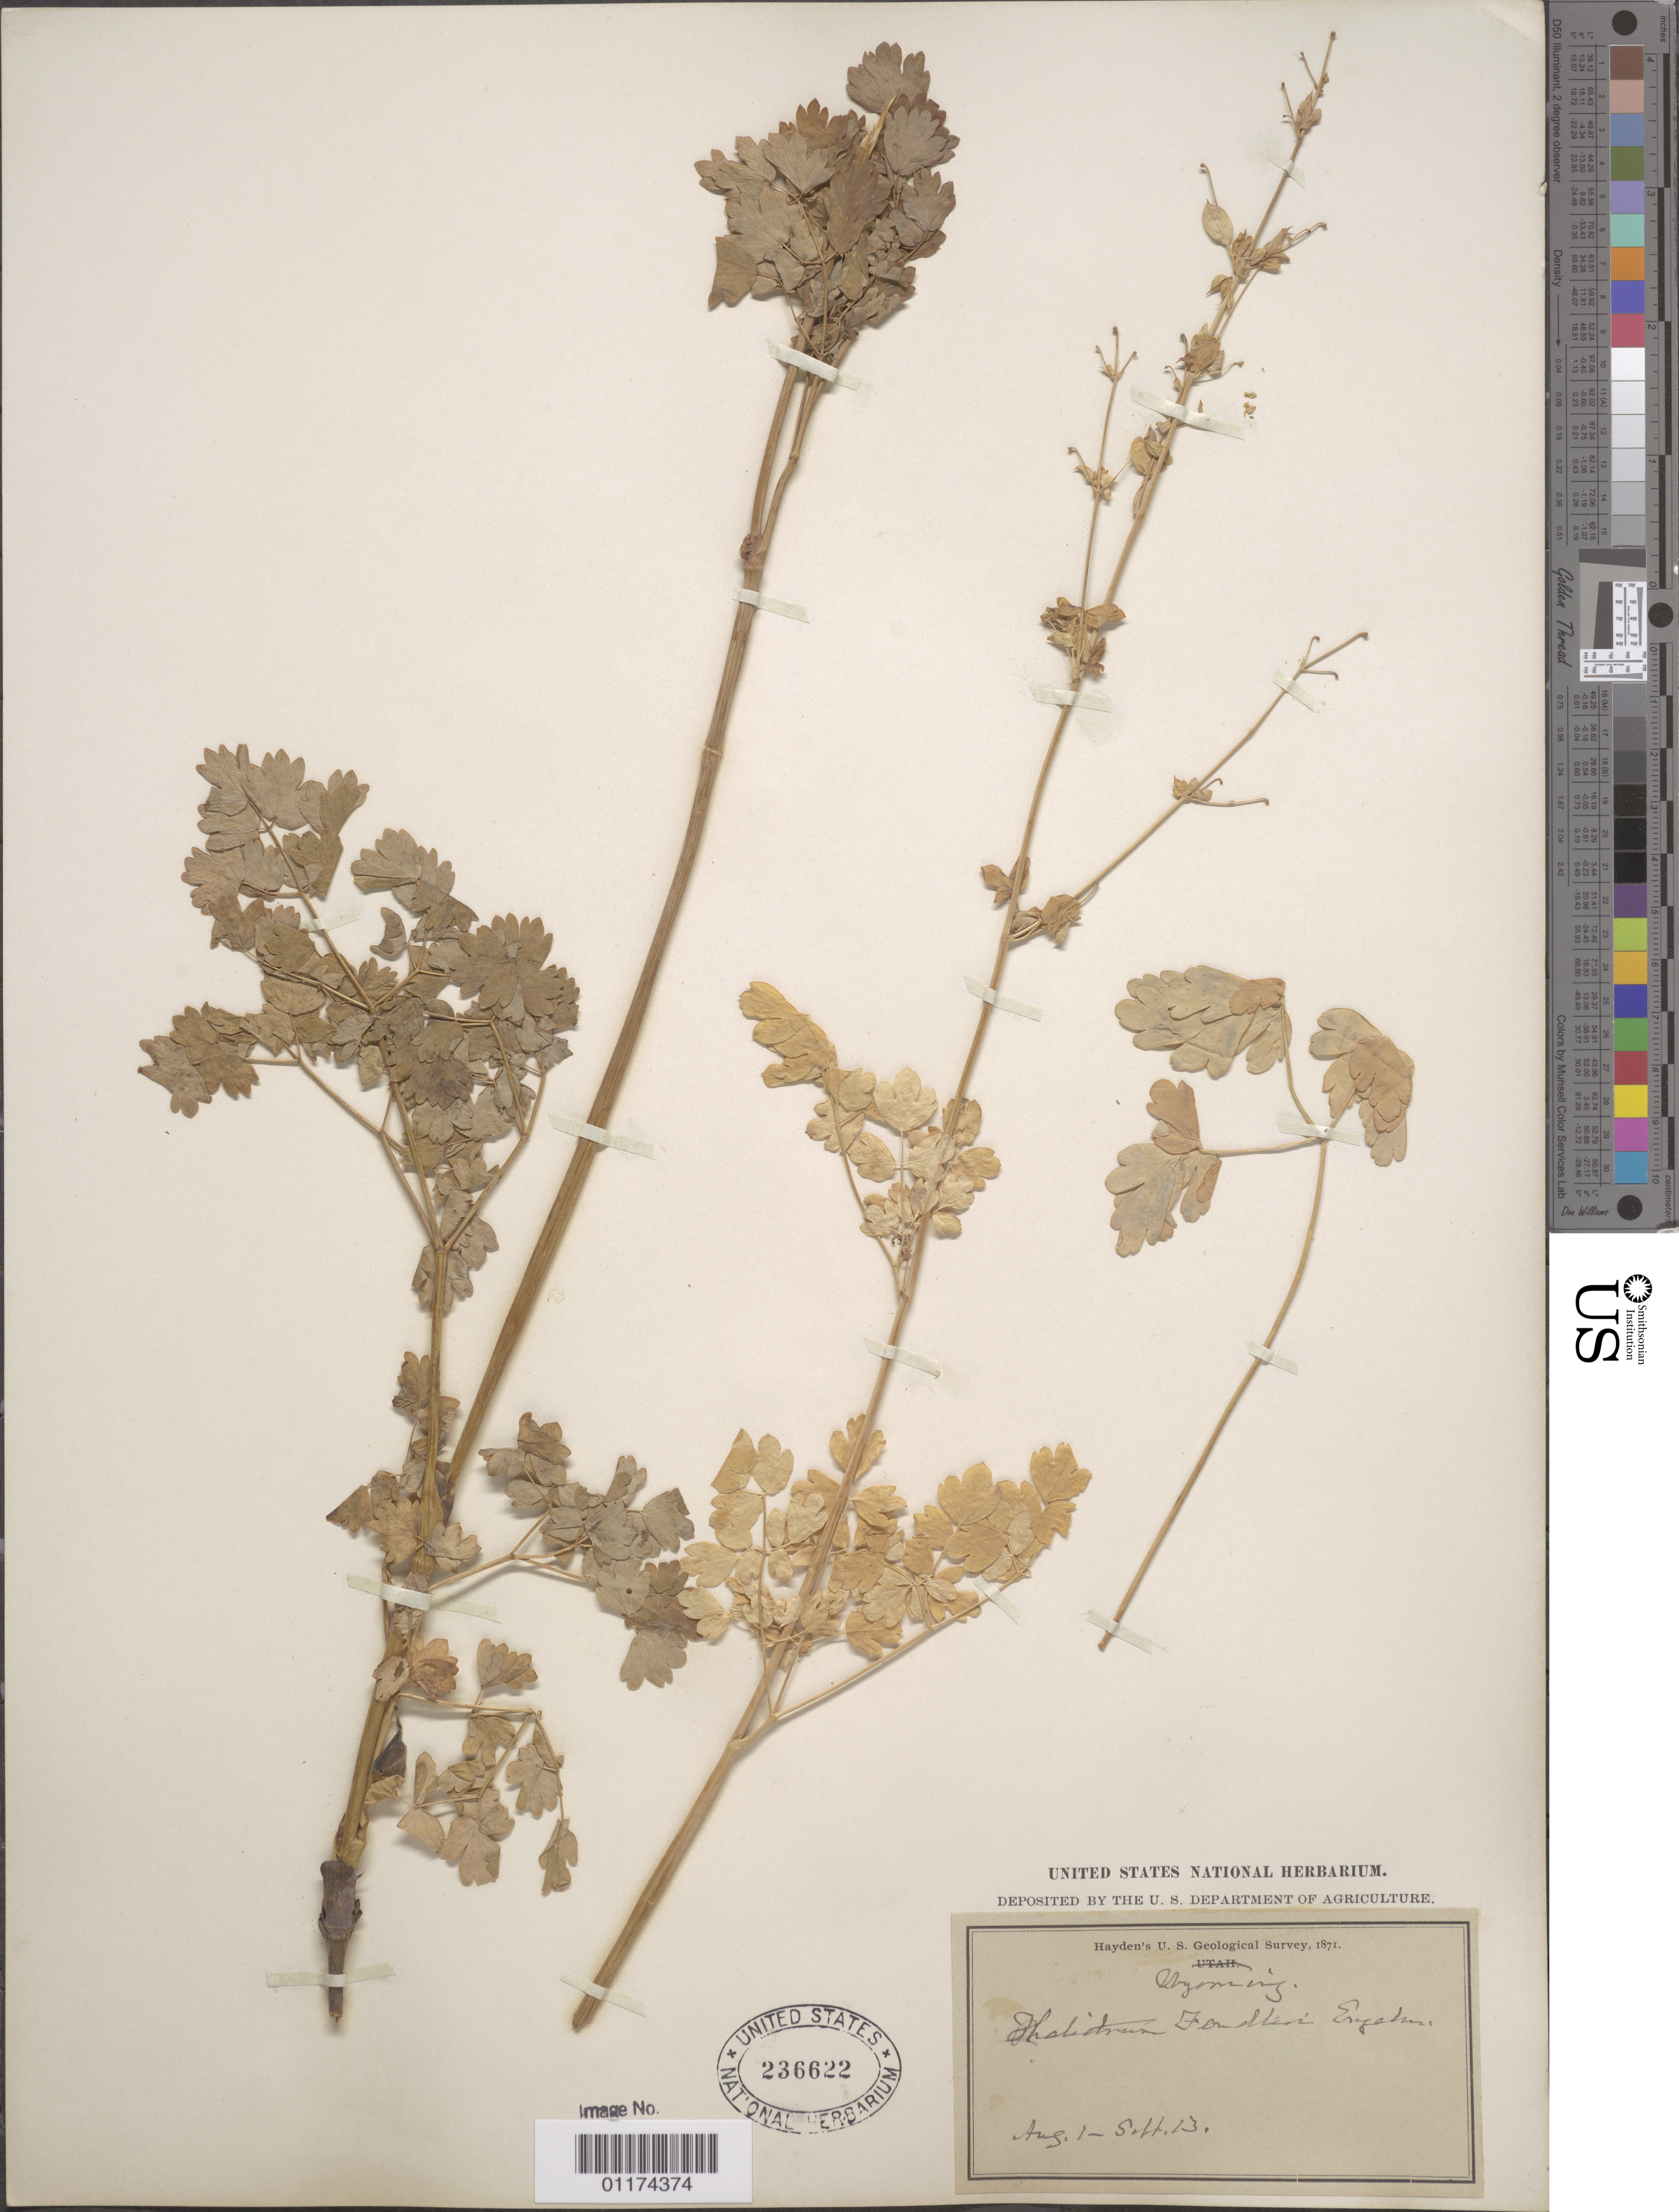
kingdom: Plantae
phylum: Tracheophyta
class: Magnoliopsida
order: Ranunculales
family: Ranunculaceae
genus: Thalictrum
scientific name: Thalictrum fendleri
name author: Engelm. ex A. Gray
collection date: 1871-08-01/1871-09-13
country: United States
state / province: Wyoming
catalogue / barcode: US 236622